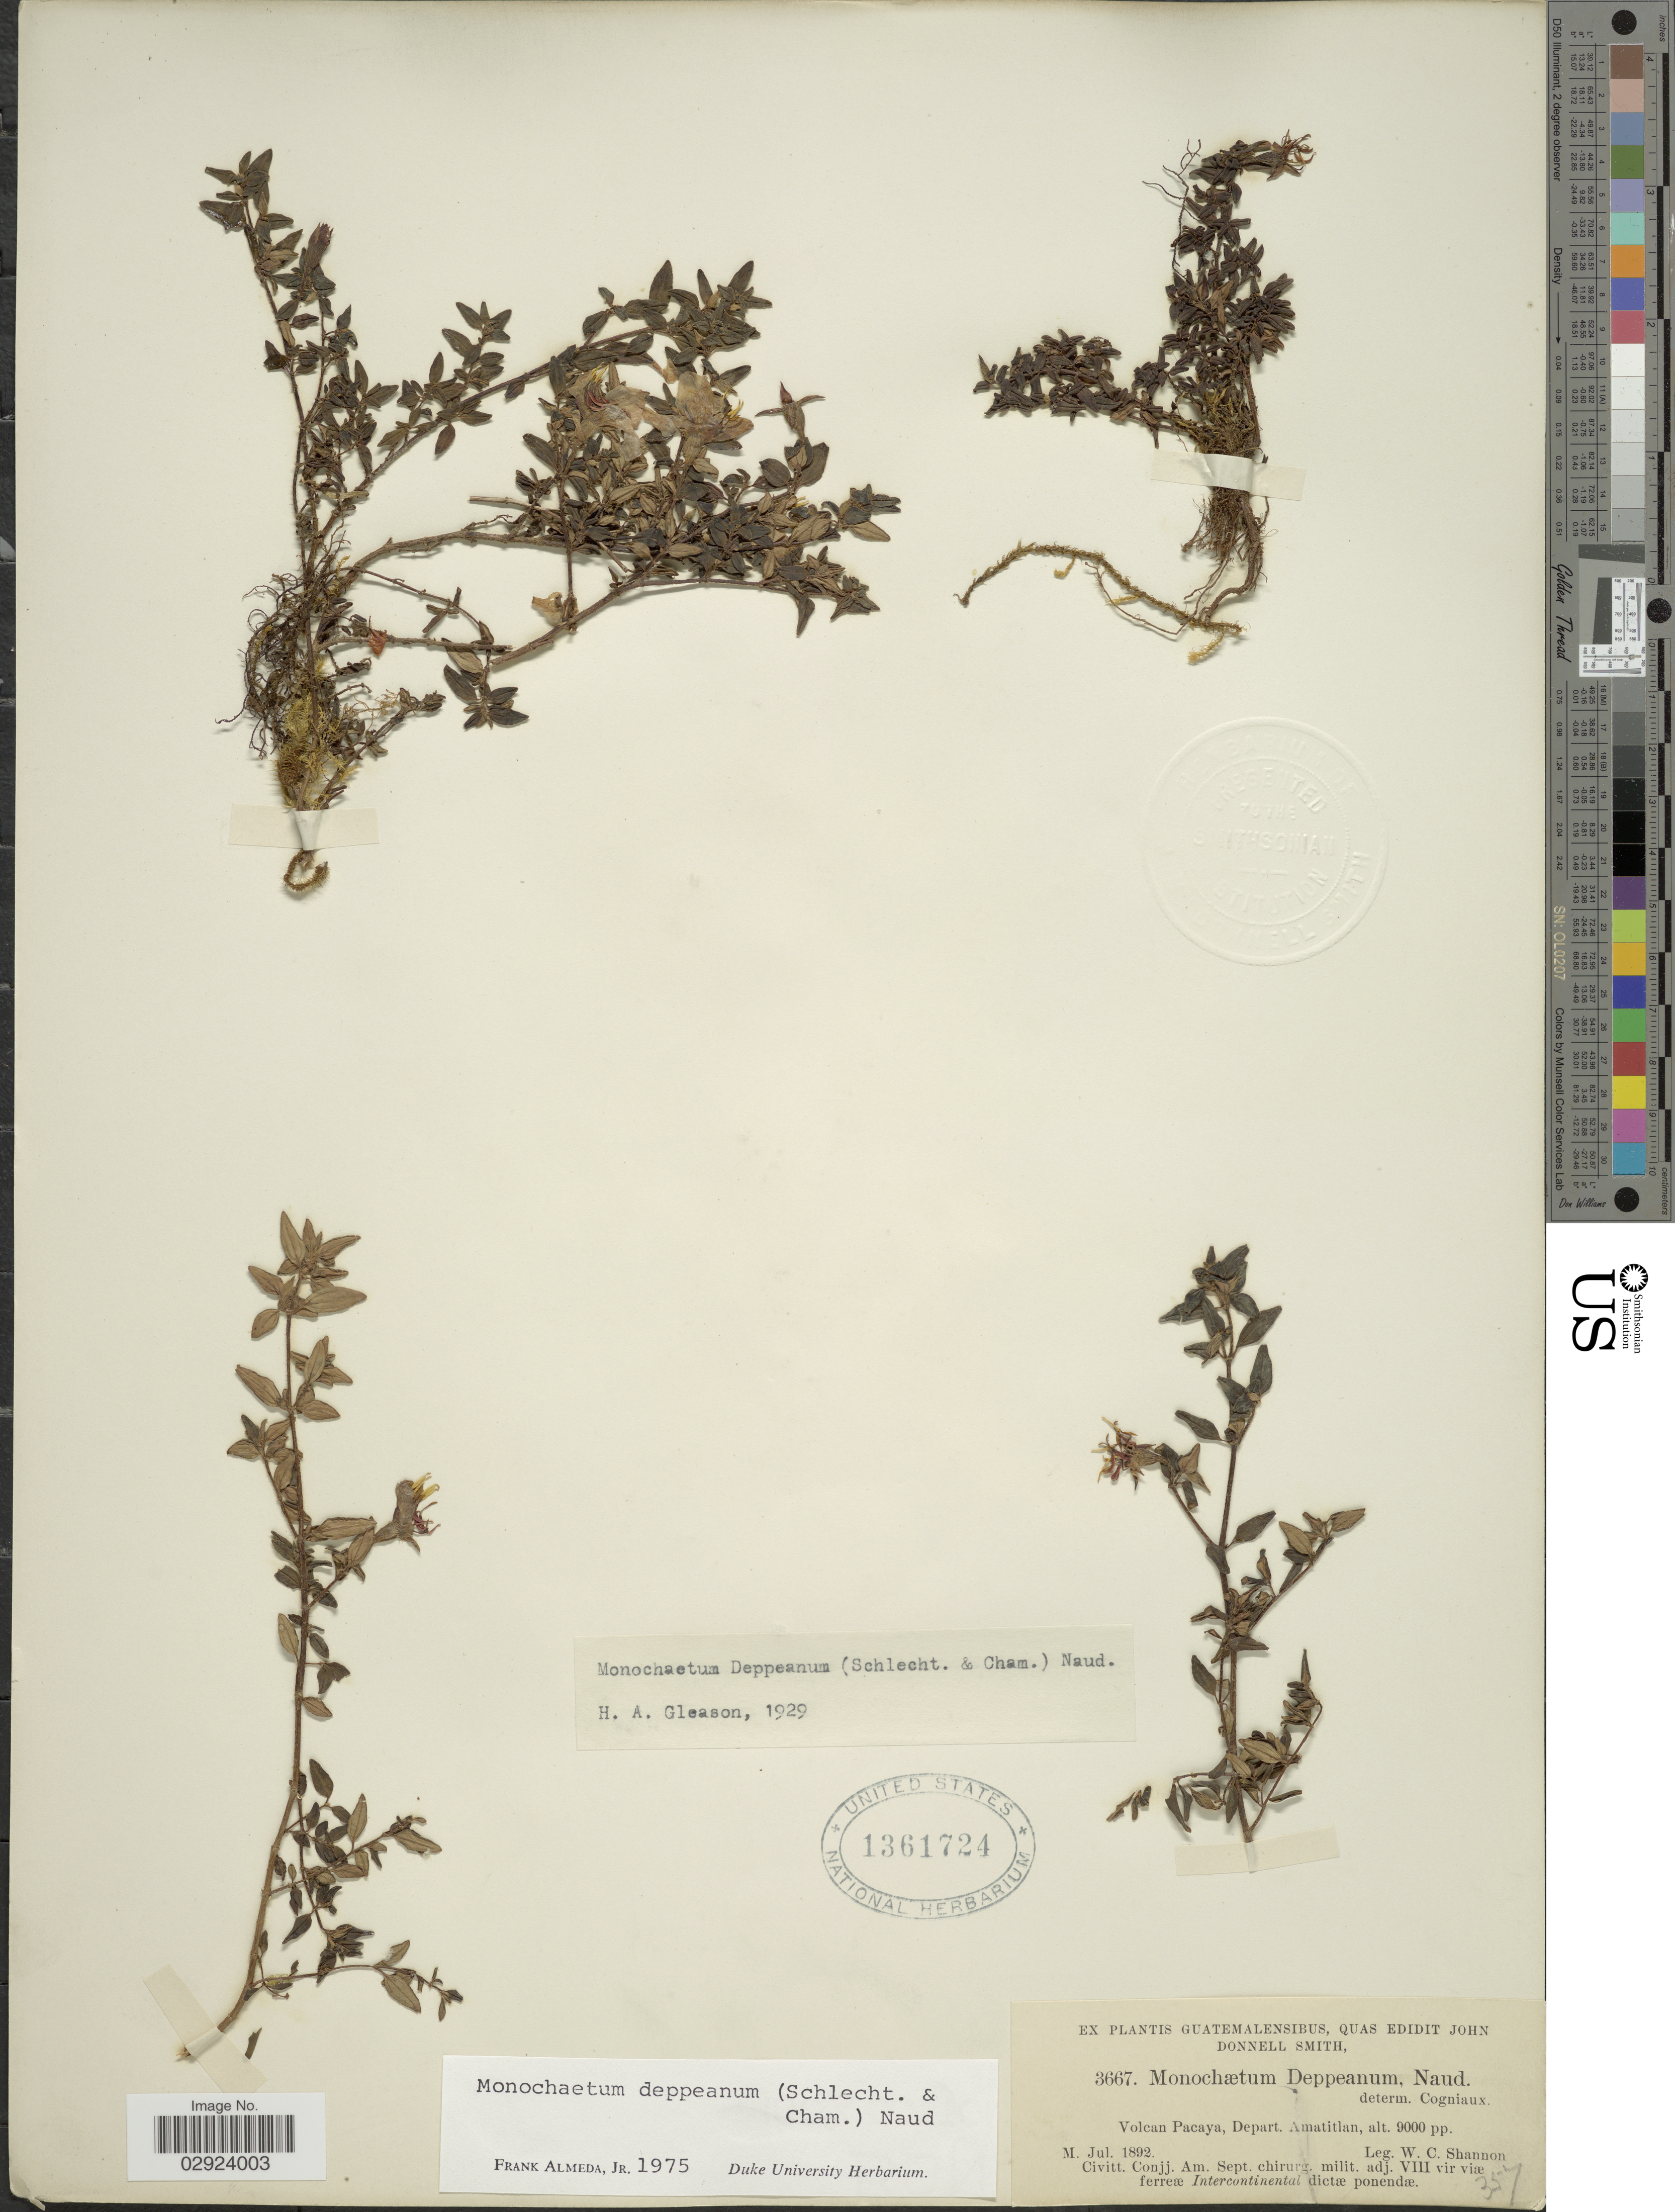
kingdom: Plantae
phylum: Tracheophyta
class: Magnoliopsida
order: Myrtales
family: Melastomataceae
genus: Monochaetum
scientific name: Monochaetum deppeanum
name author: (Schltdl. & Cham.) Naudin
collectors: W. C. Shannon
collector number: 3667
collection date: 1892-07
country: Guatemala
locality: Volcan Pacaya, Depart. Amatitlan.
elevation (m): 2743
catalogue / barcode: US 1361724